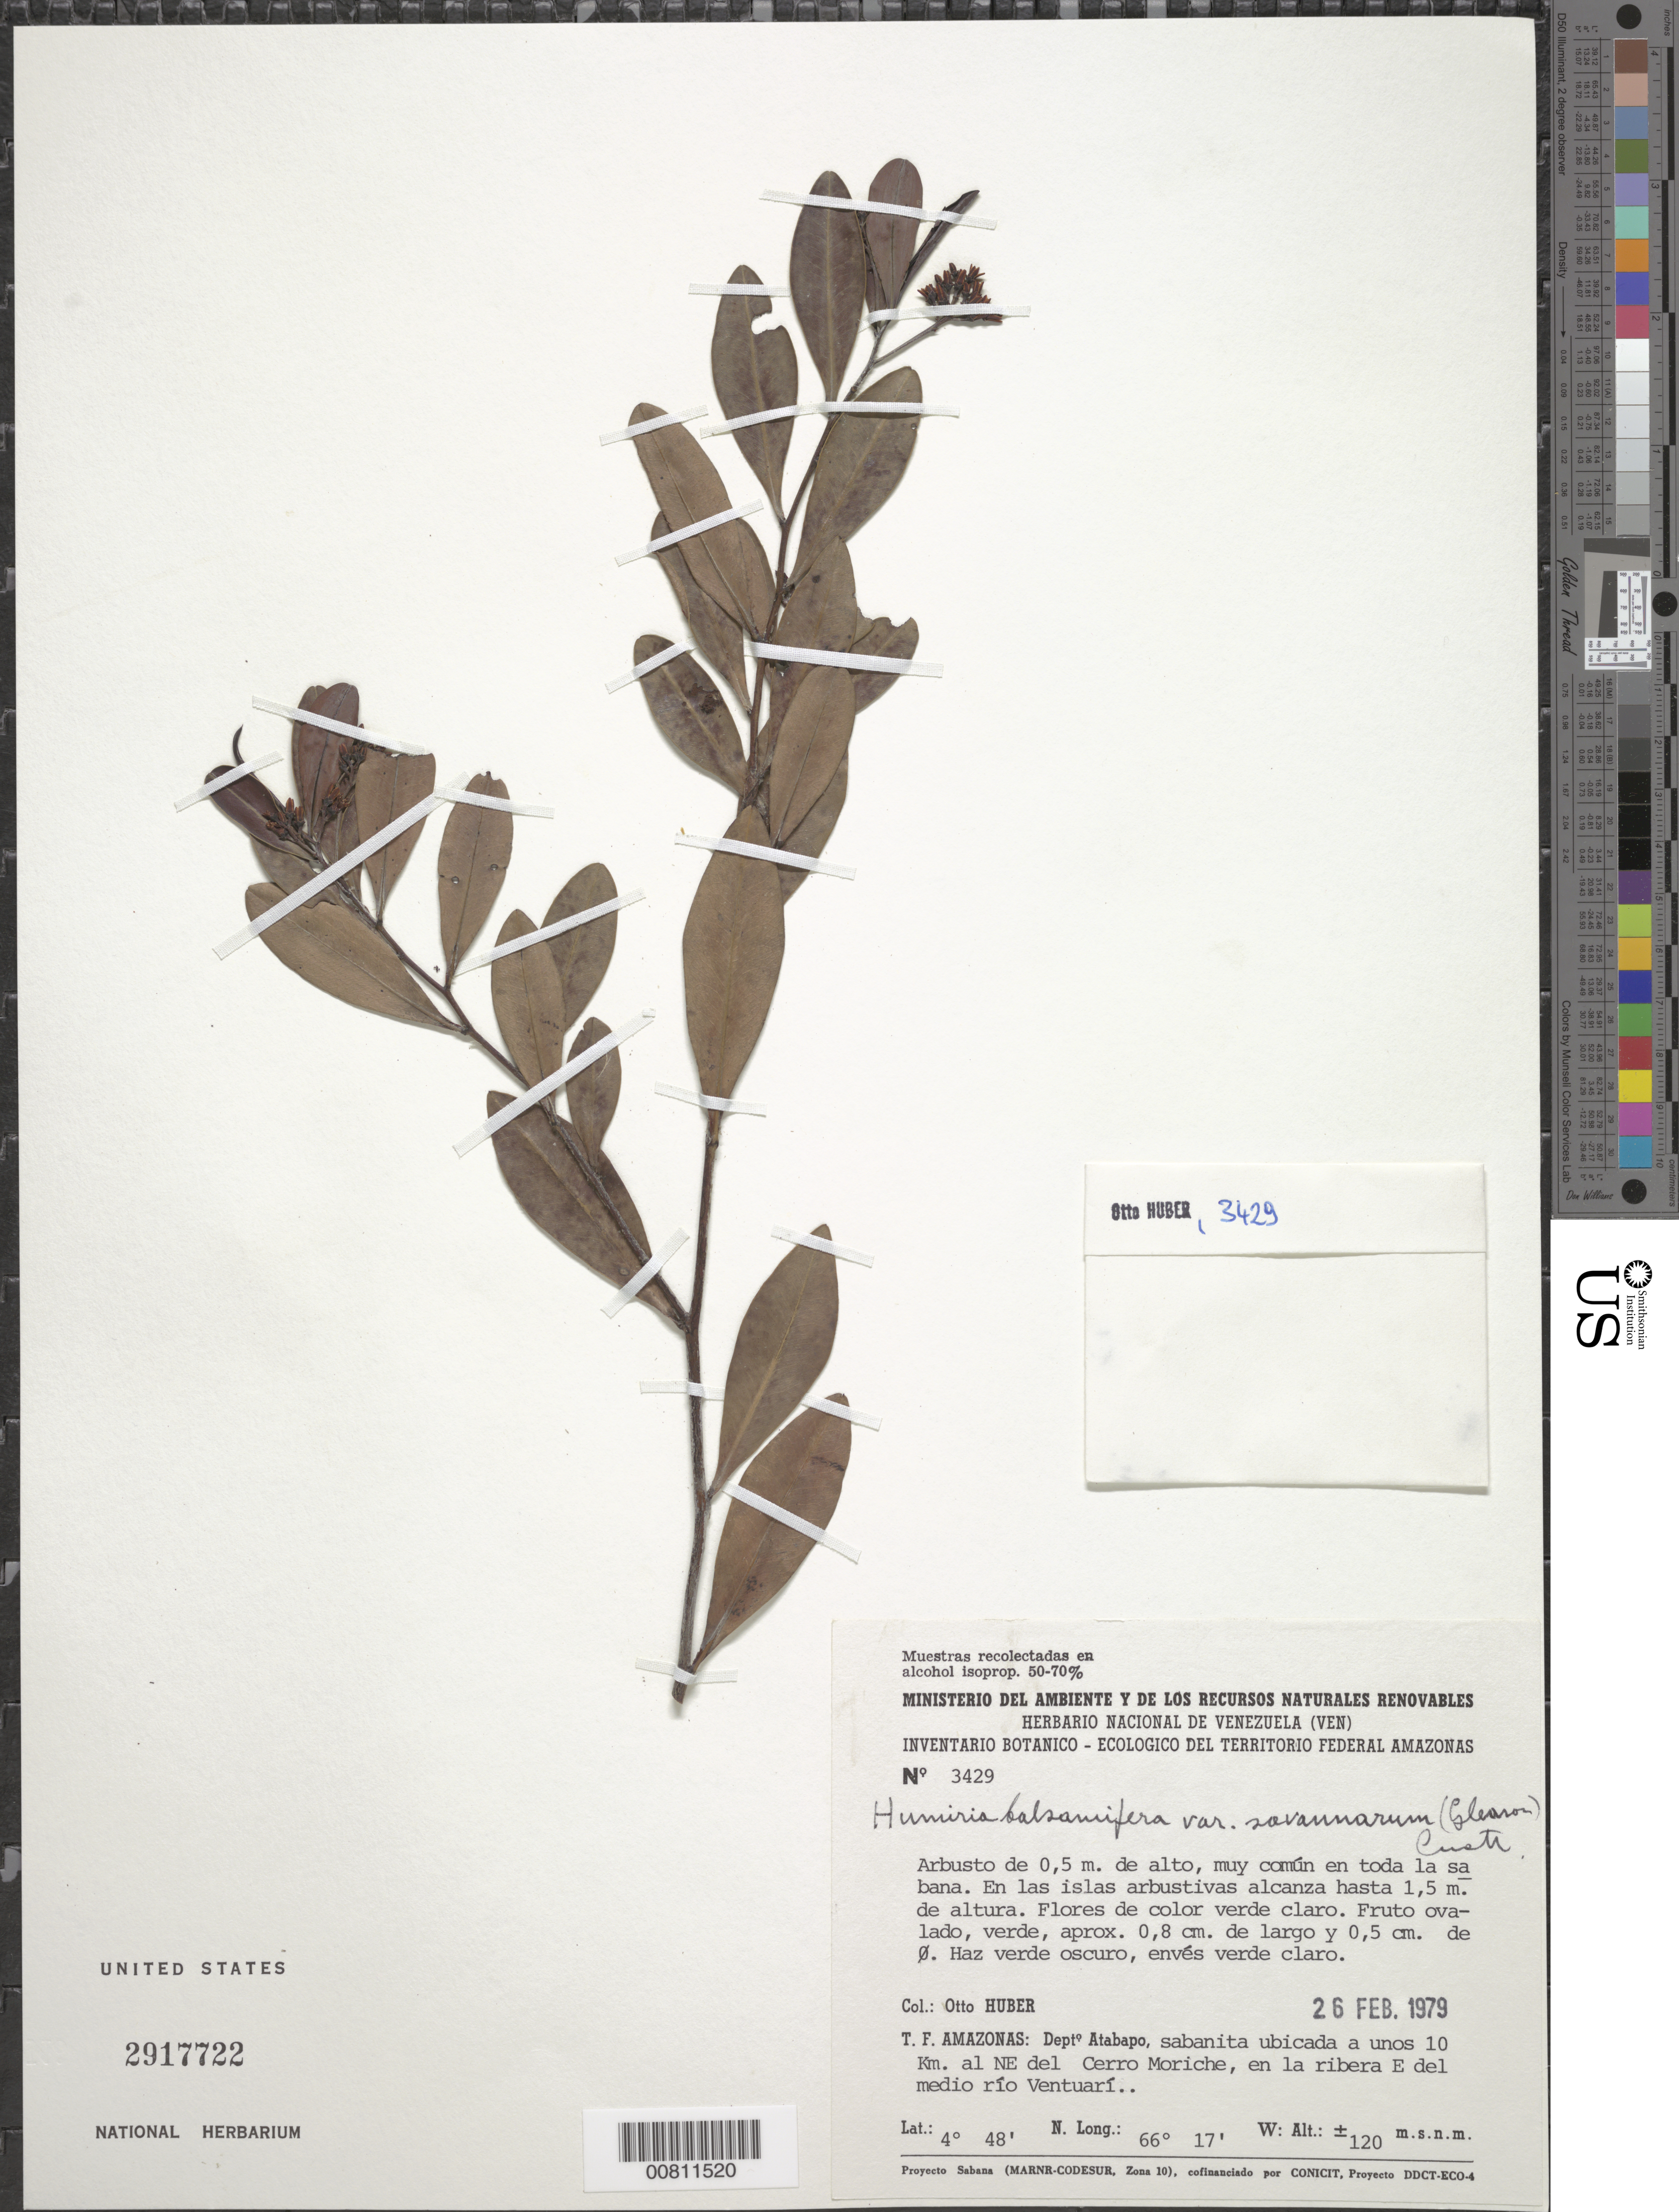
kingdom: Plantae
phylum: Tracheophyta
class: Magnoliopsida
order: Malpighiales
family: Humiriaceae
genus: Humiria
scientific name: Humiria balsamifera var. savannarum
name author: (Gleason) Cuatrec.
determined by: Cuatrecasas, J.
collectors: O. Huber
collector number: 3429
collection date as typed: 26-Feb-79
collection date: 1979-02-26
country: Venezuela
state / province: Amazonas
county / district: Atabapo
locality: Cerro Moriche, a unos 10 km NE, en la ribera E del medio Río Ventuarí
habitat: Sabanita; en islas arbustivas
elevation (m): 120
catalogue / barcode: US 2917722